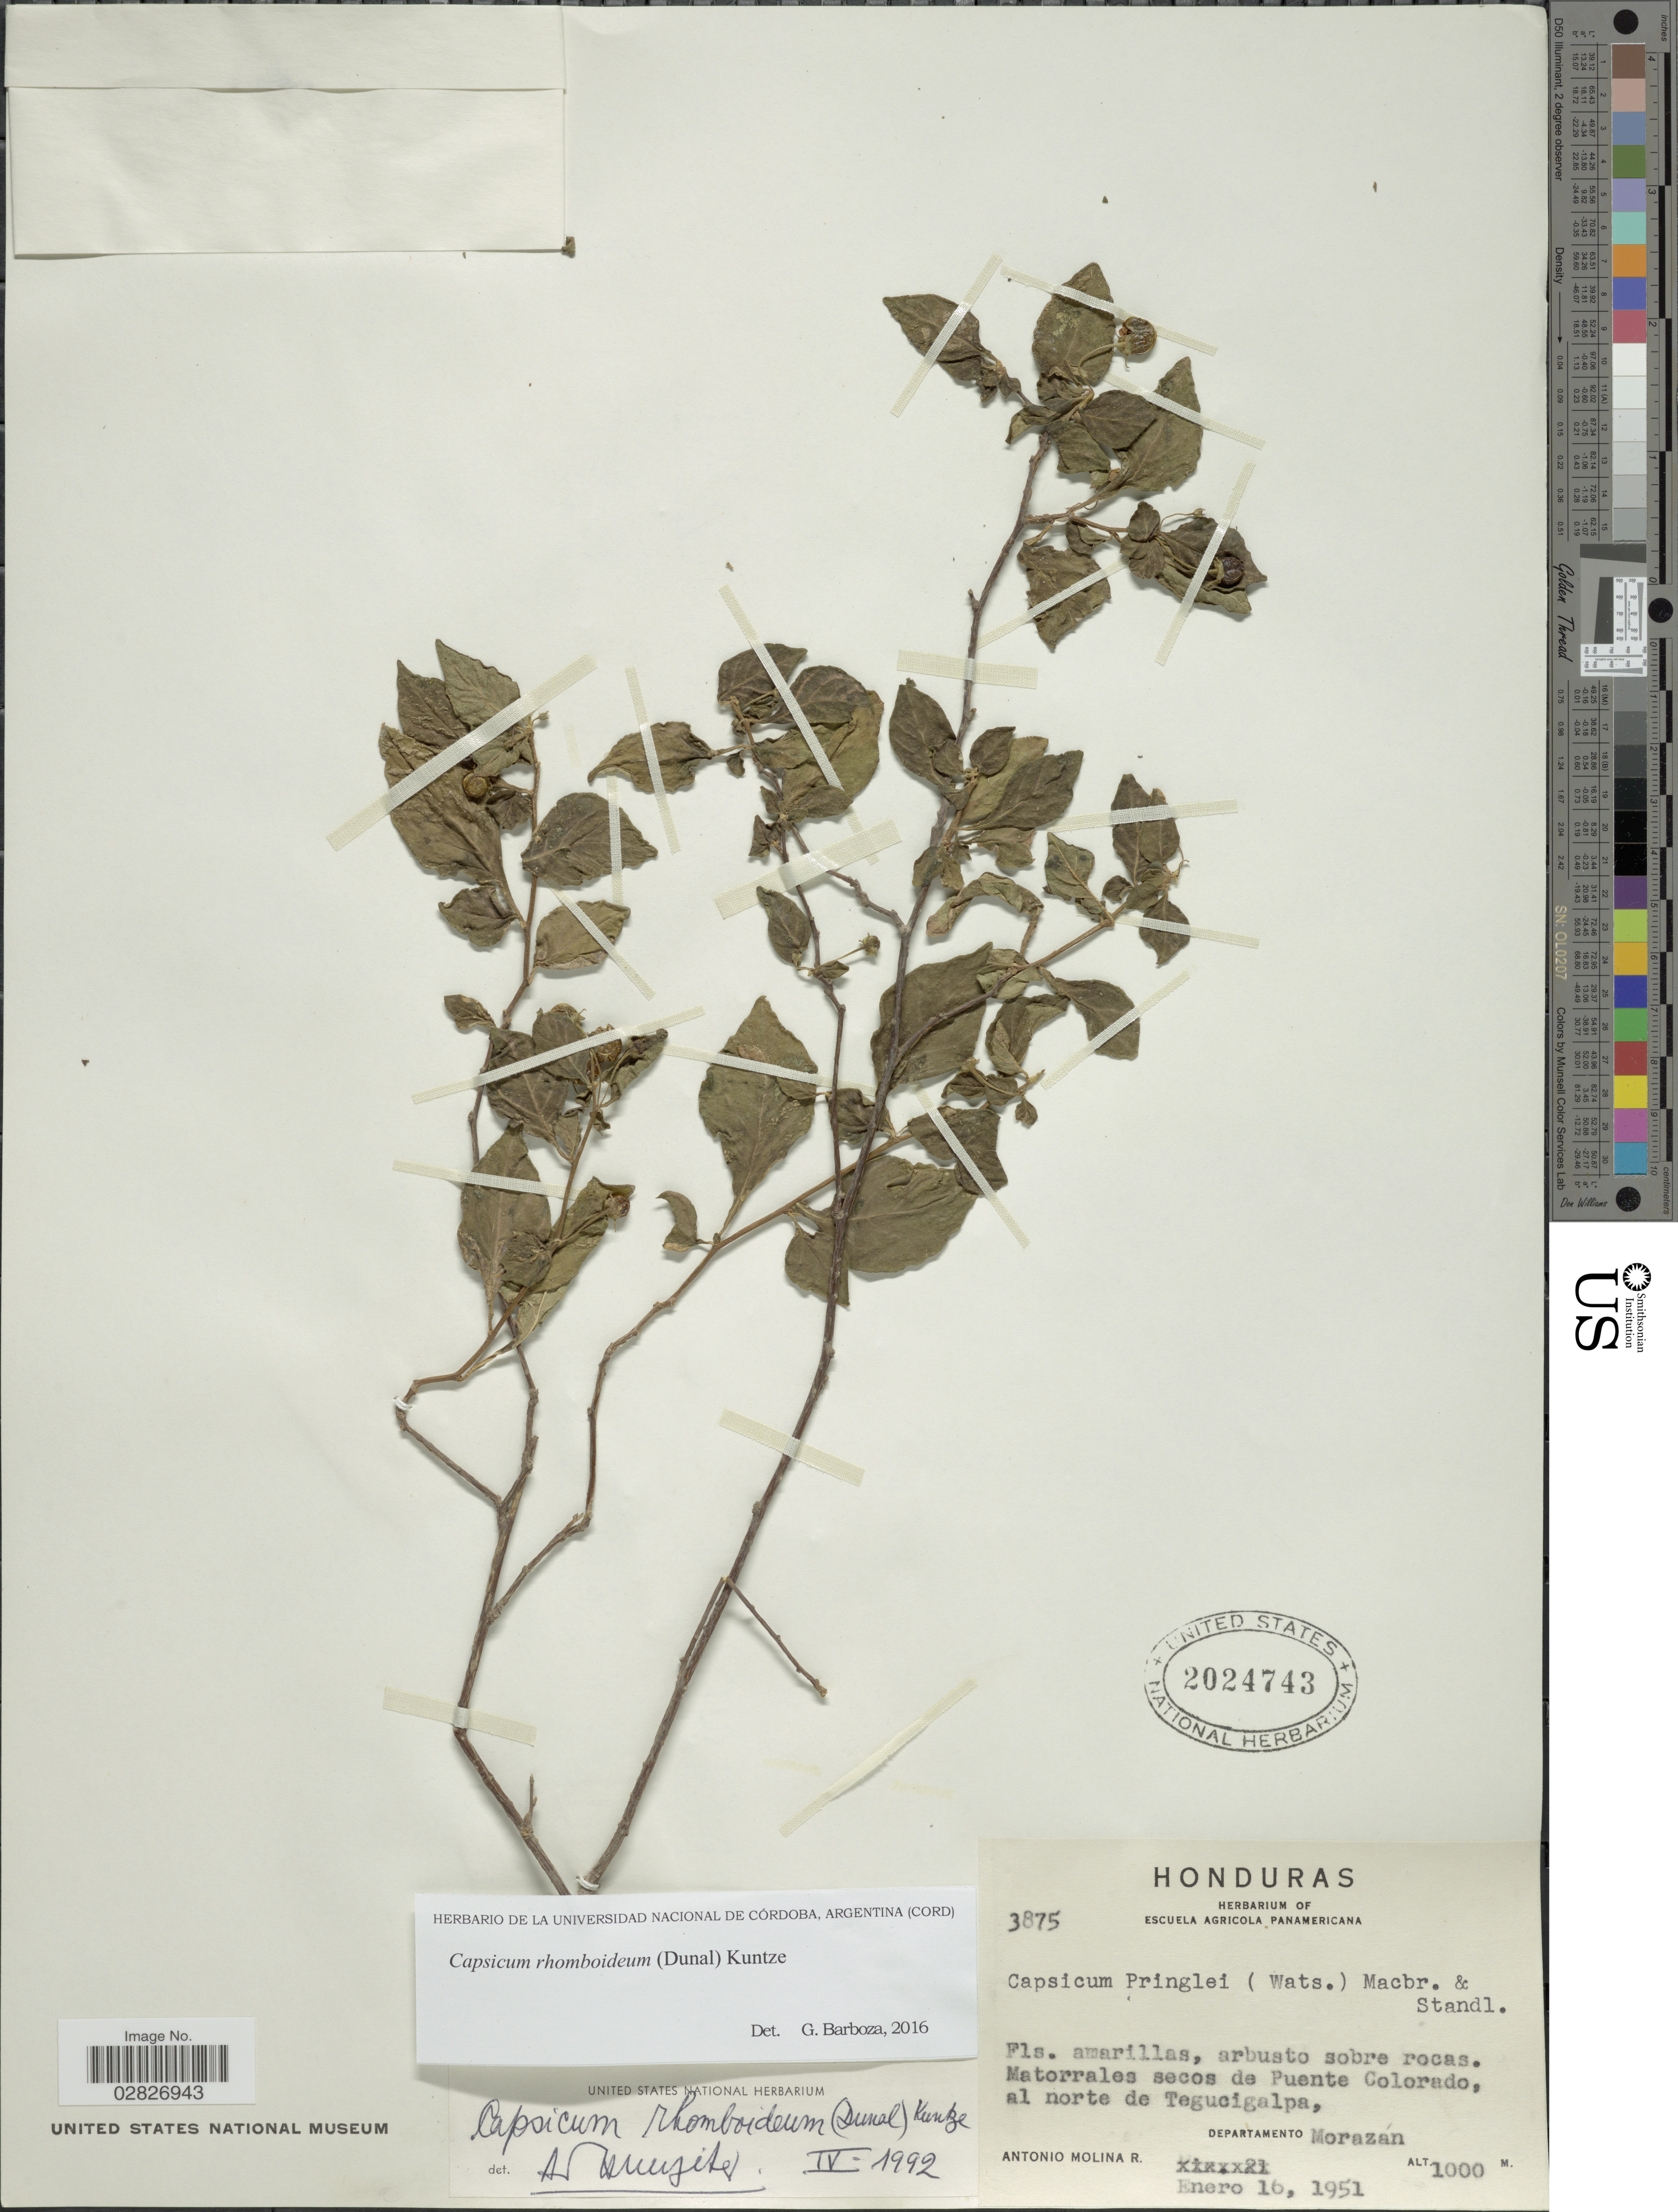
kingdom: Plantae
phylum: Tracheophyta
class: Magnoliopsida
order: Solanales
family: Solanaceae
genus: Capsicum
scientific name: Capsicum rhomboideum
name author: (Humb. & Bonpl. ex Dunal) Kuntze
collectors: A. Molina R.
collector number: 3875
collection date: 1951-01-16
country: Honduras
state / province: Fco. Morazán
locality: Matorrales secos de Puente Colorado, al norte de Tegucigalpa. Departamento Morazán.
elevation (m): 1000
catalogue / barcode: US 2024743